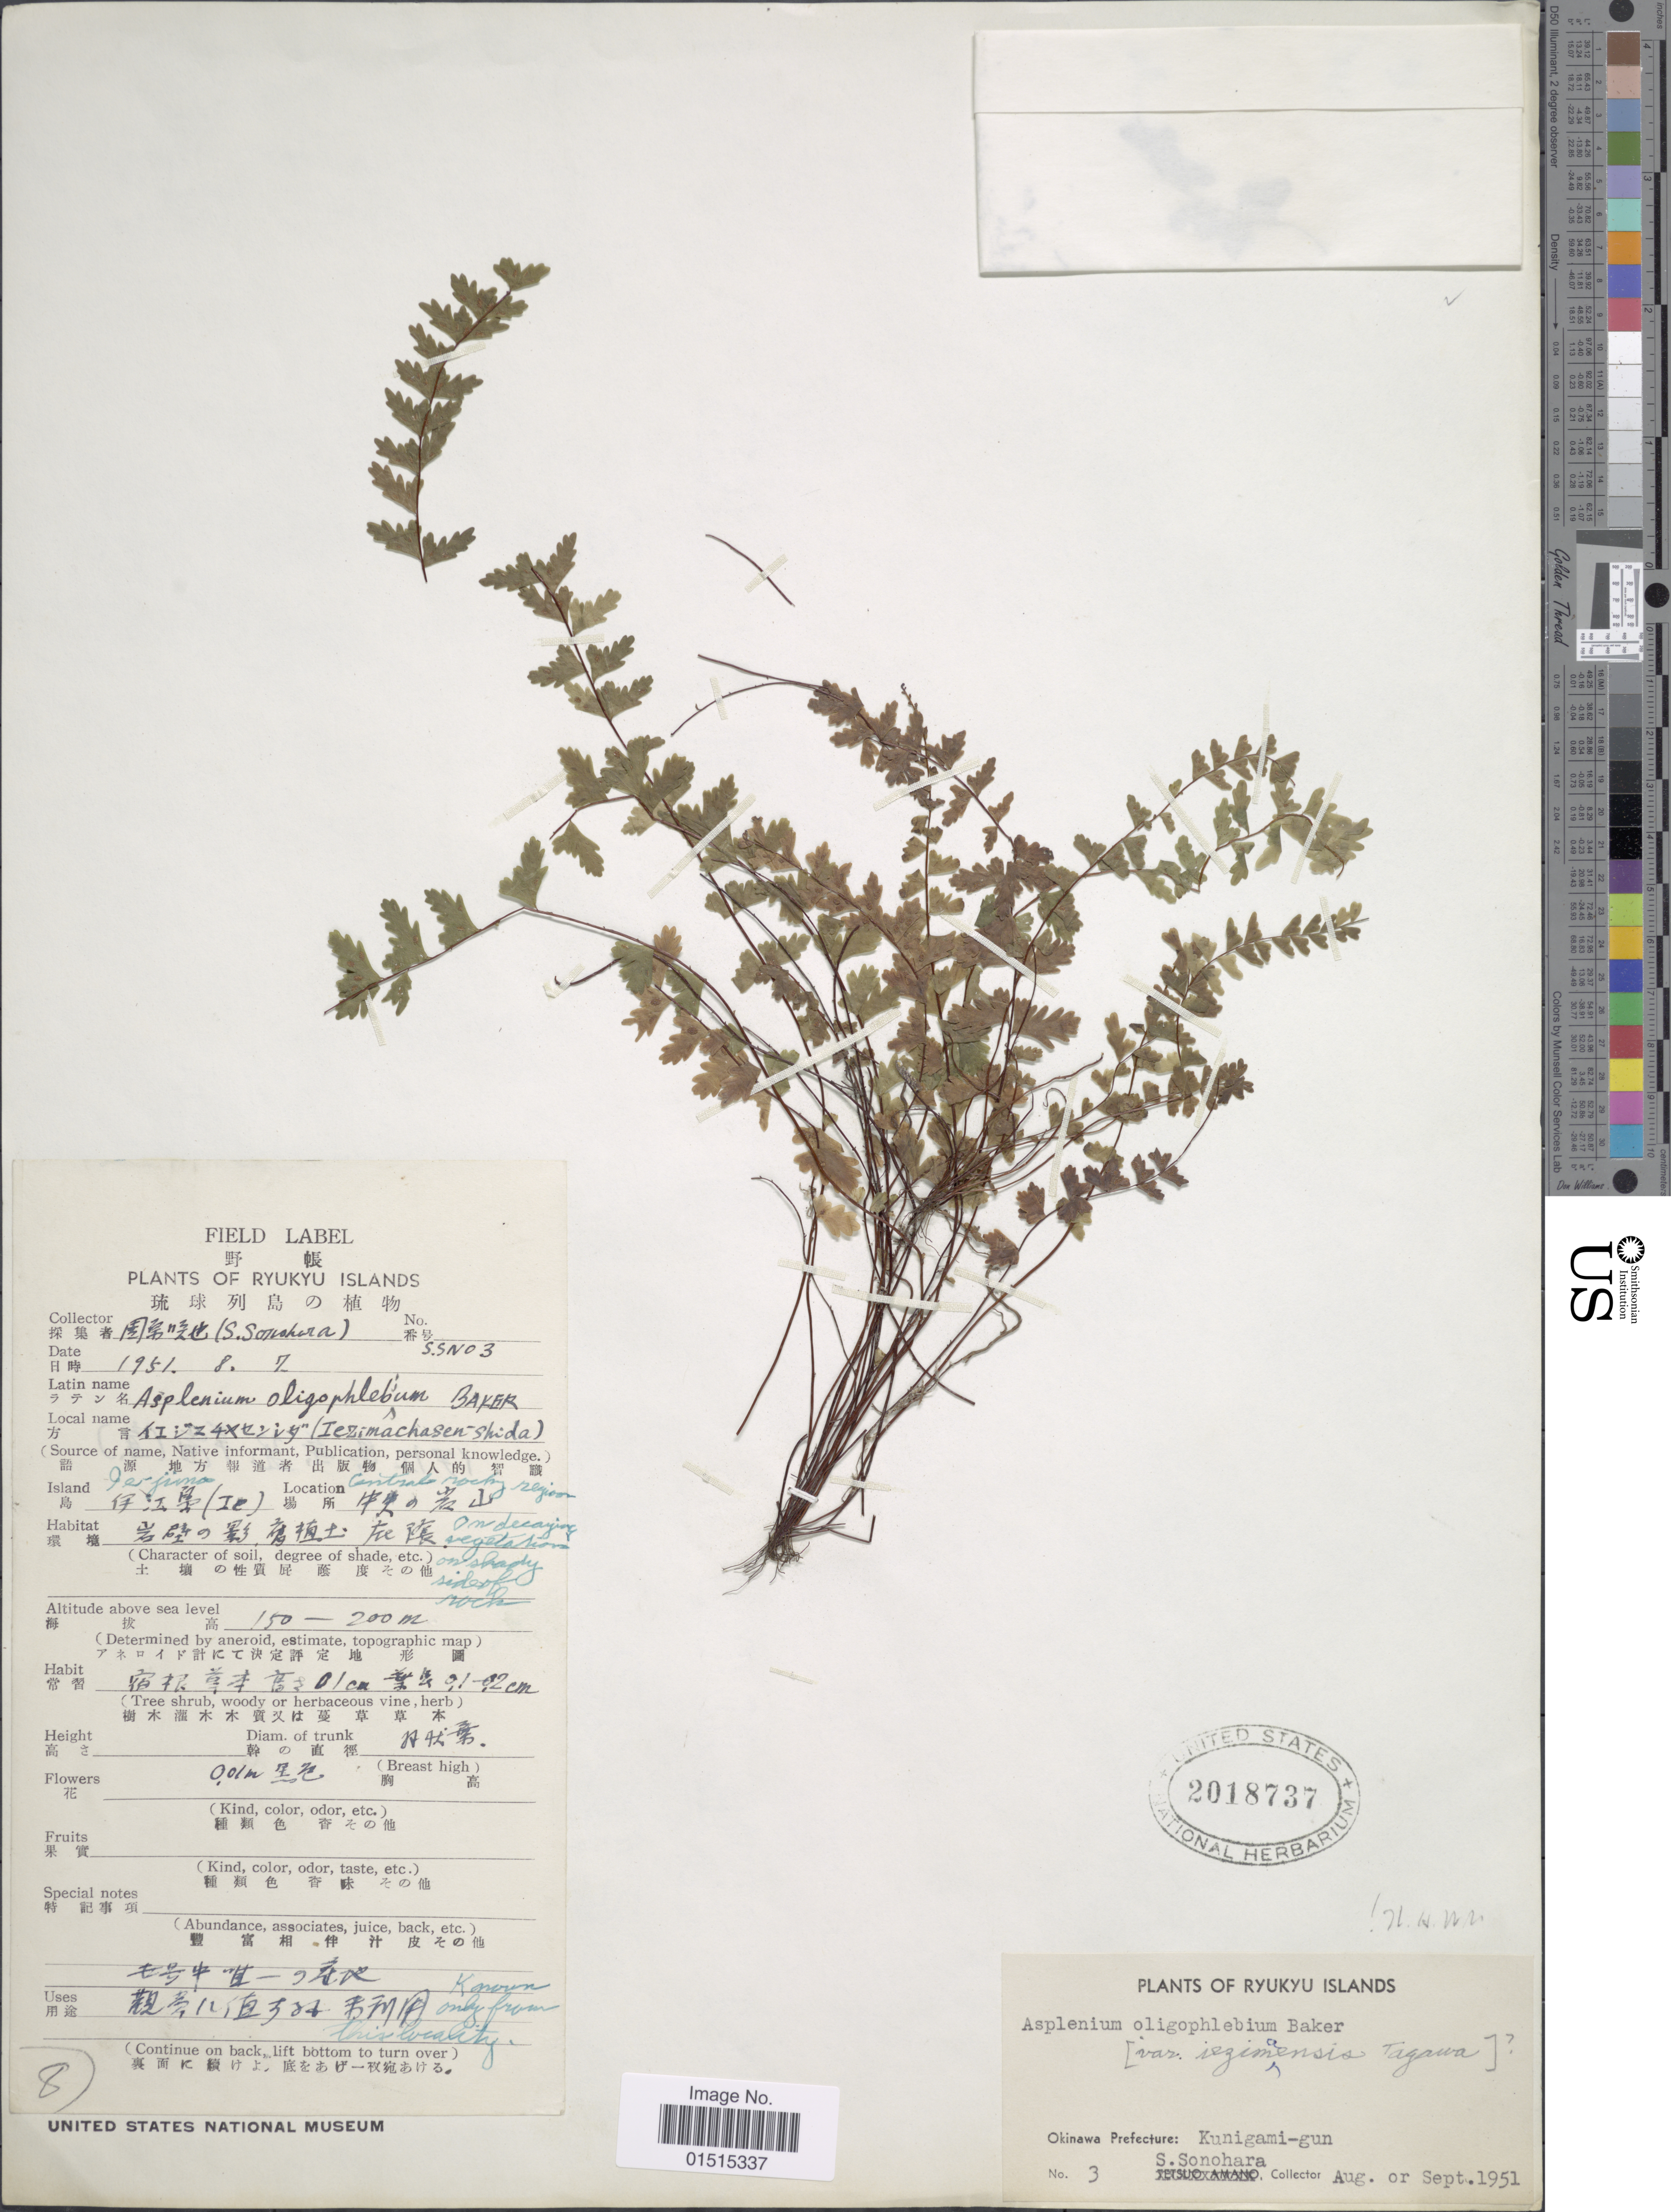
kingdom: Plantae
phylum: Tracheophyta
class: Polypodiopsida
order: Polypodiales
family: Aspleniaceae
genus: Asplenium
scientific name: Asplenium oligophiebium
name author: Baker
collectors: S. Sonohara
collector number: SS3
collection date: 1951-08-07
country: Japan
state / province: Okinawa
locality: Ryukyu Islands, Okinawa Prefecture: Kunigami - gun, Central rocky region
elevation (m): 150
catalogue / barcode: US 2018737